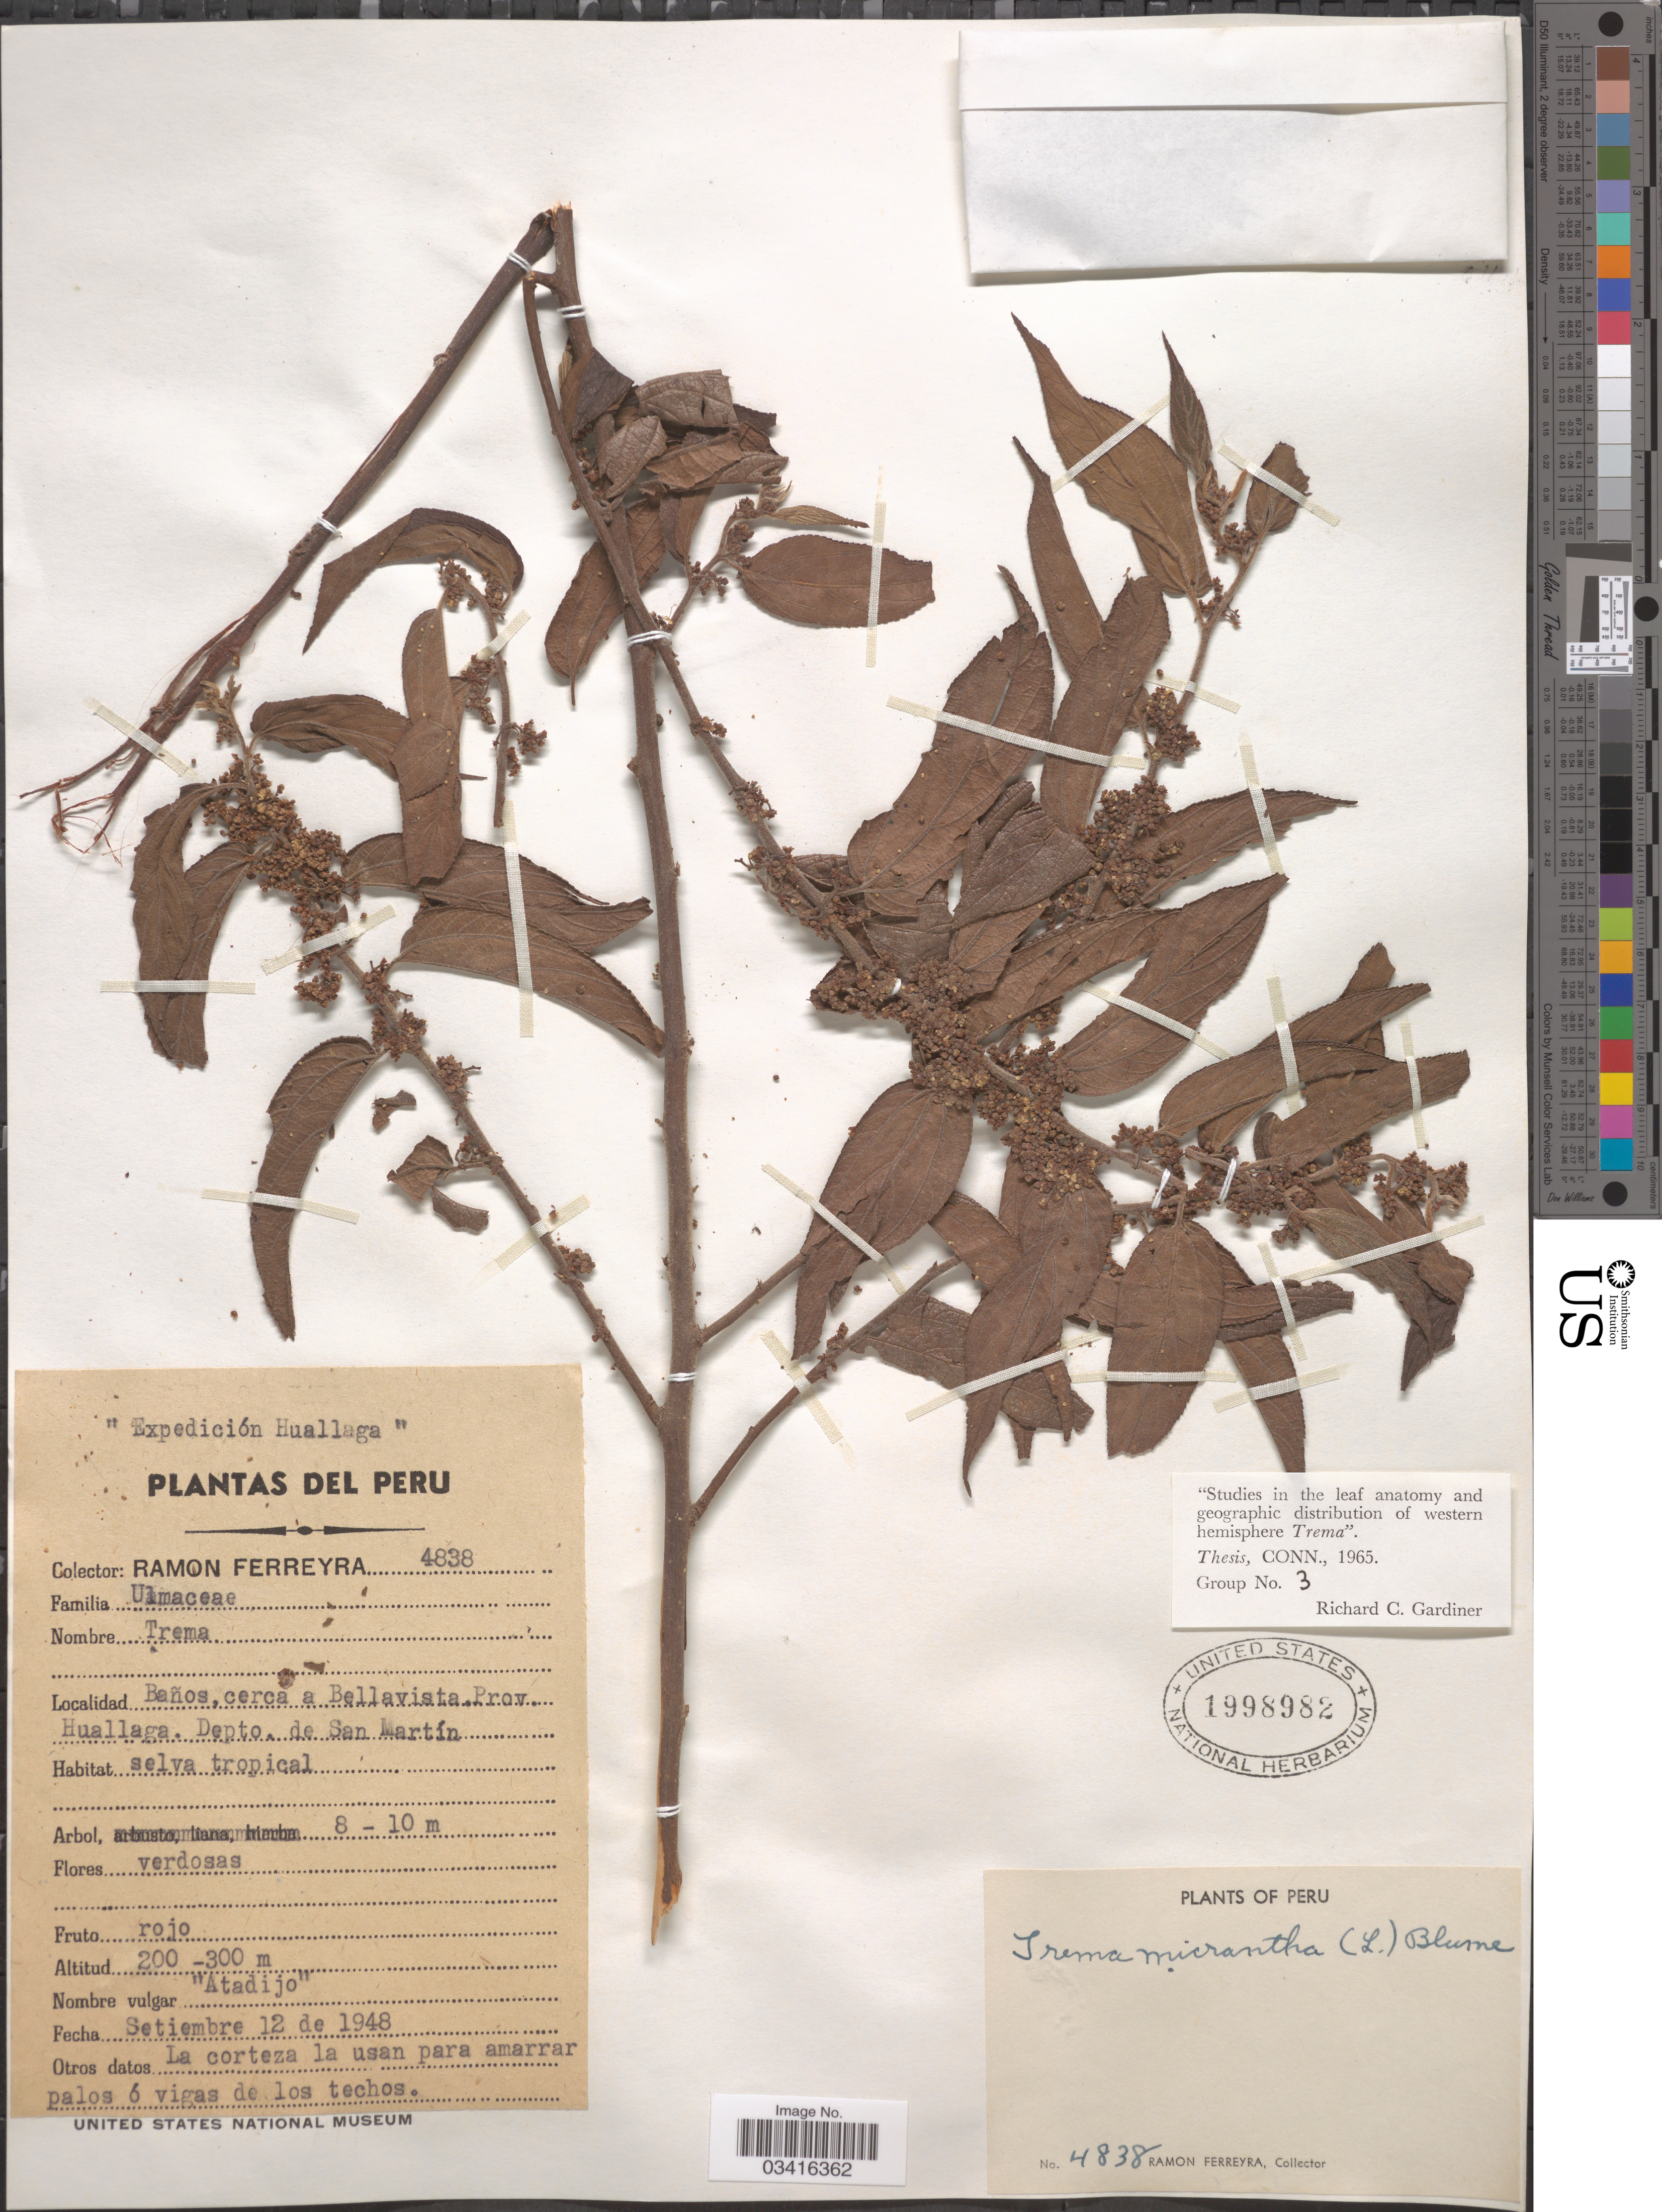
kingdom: Plantae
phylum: Tracheophyta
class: Magnoliopsida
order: Rosales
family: Cannabaceae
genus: Trema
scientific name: Trema micranthum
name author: (L.) Blume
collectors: R. A. Ferreyra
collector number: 4838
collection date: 1948-09-12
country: Peru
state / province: San Martín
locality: Baños, cerca a Bellavista. Prov. Huallaga. Depto. de San Martín.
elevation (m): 200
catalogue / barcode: US 1998982